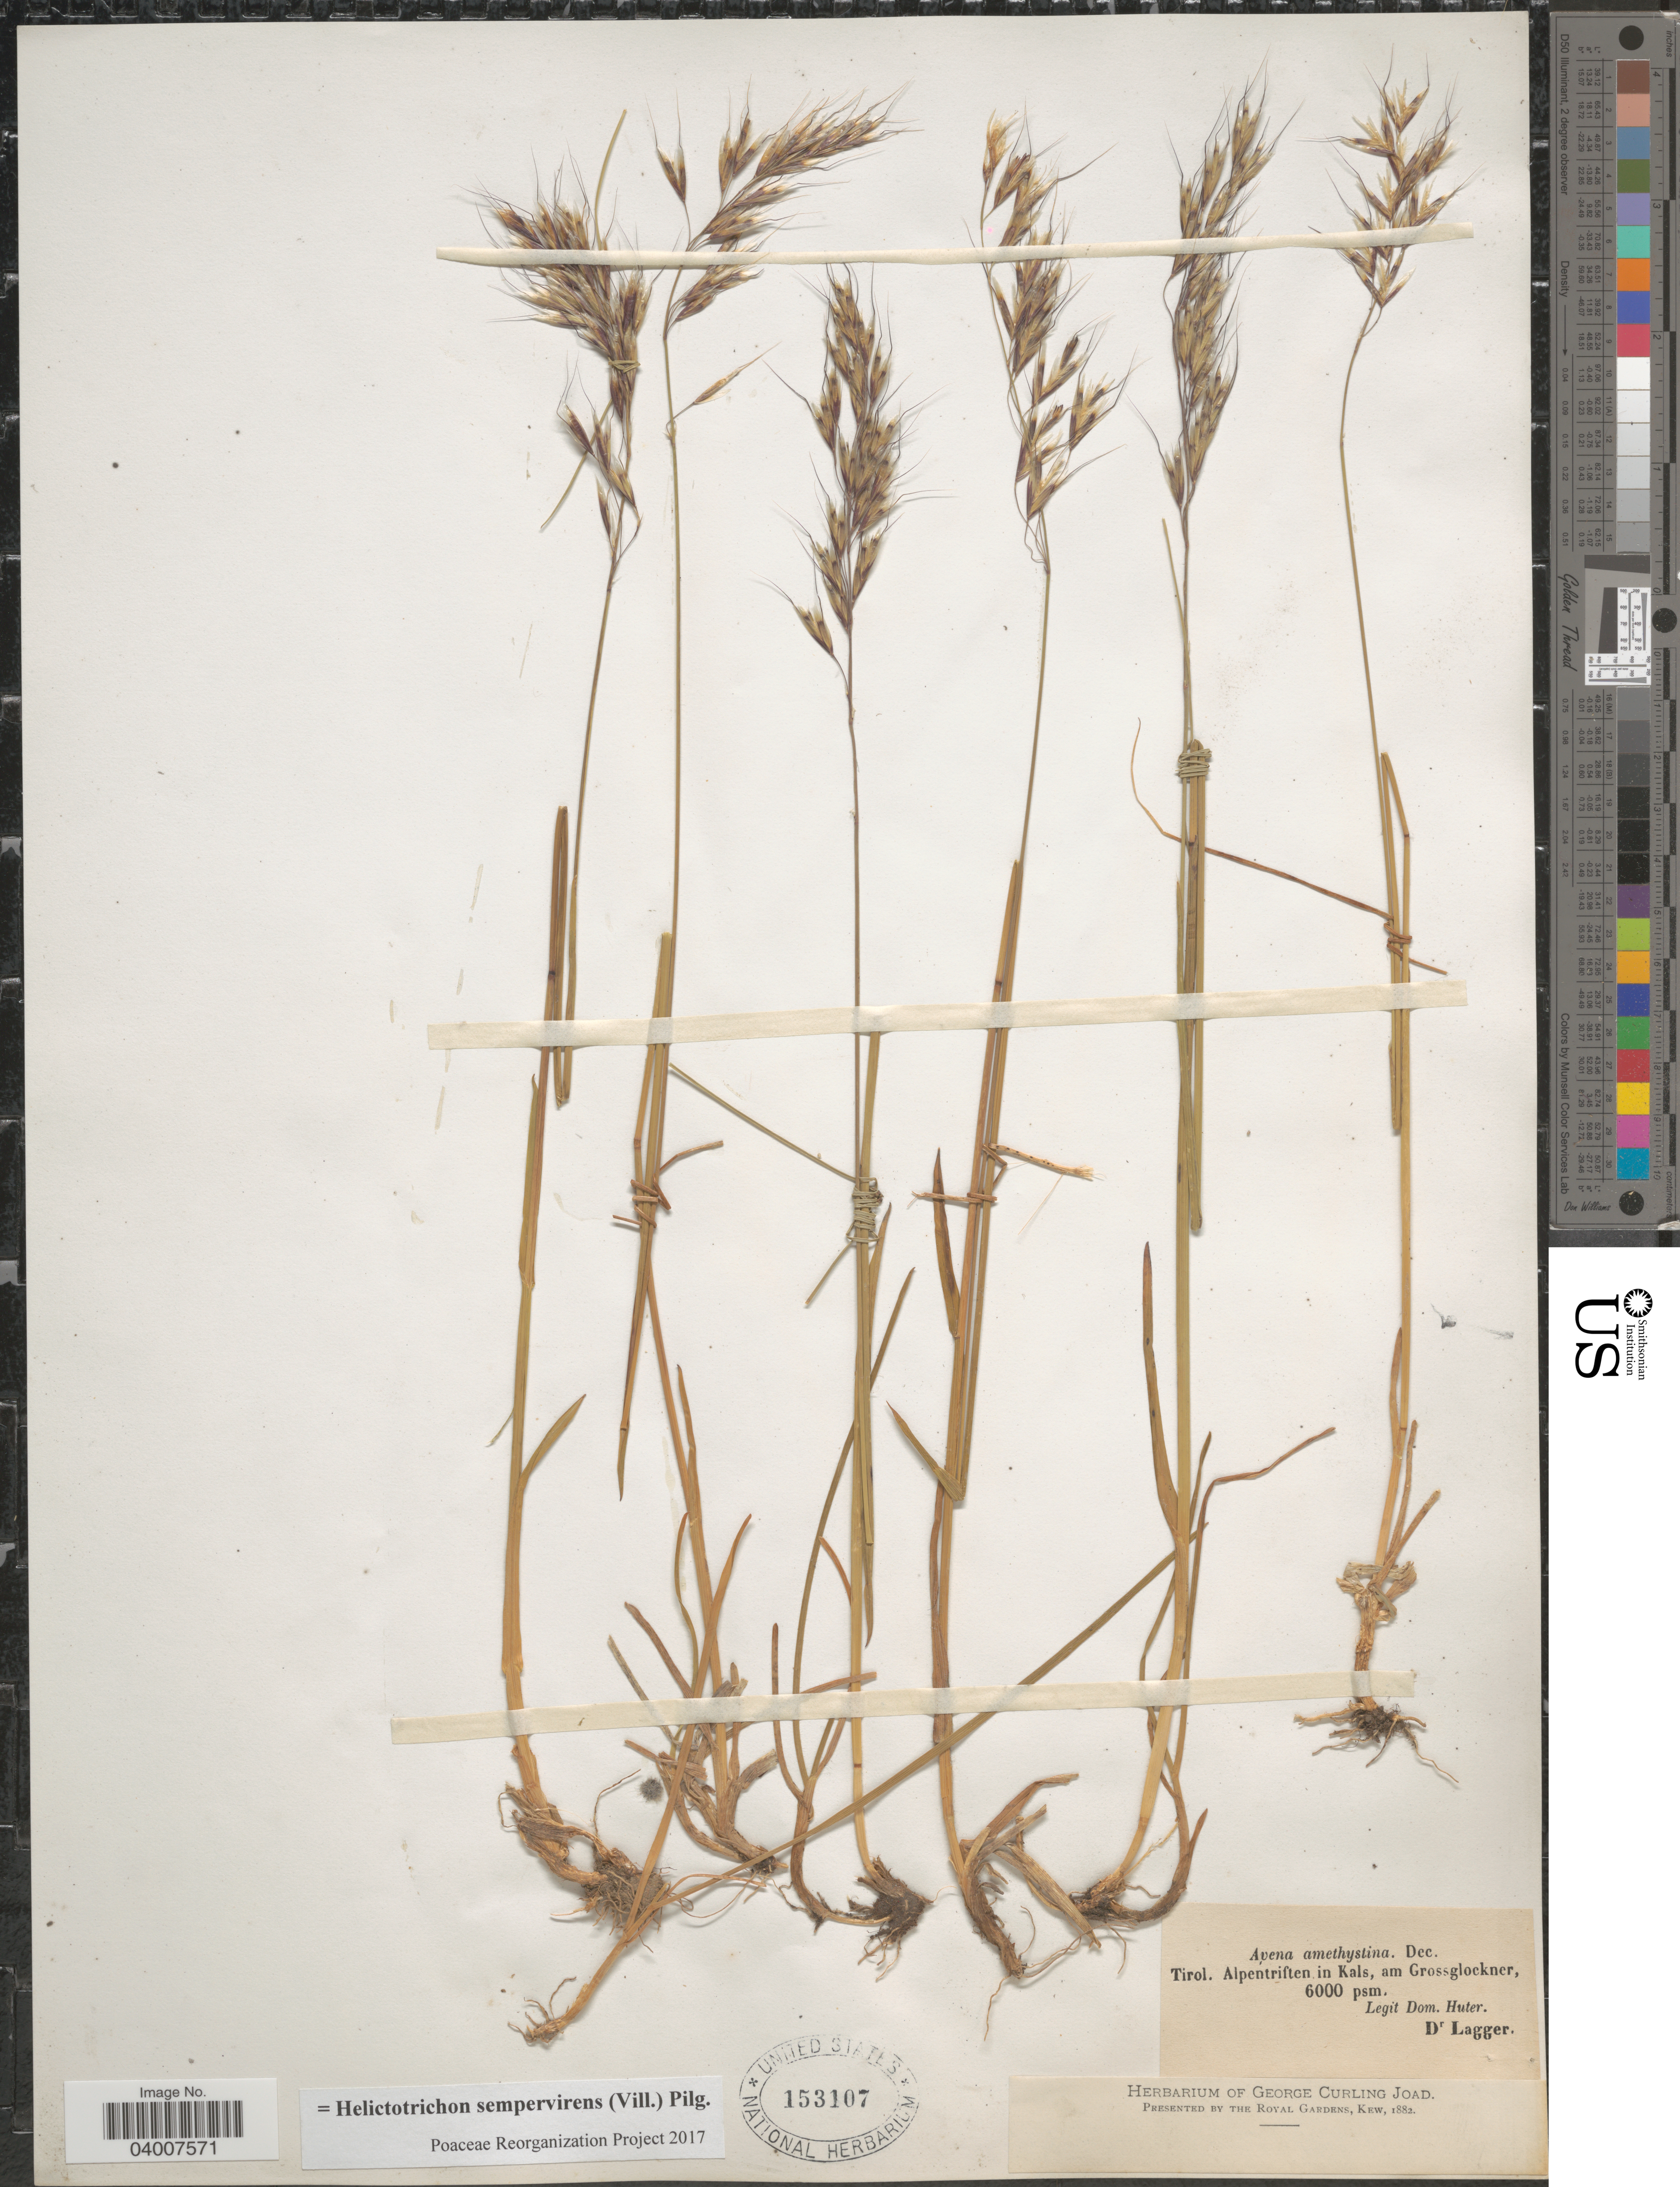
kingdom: Plantae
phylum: Tracheophyta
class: Liliopsida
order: Poales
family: Poaceae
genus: Avenula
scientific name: Avenula pubescens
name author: (Huds.) Dumort.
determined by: Soreng, Robert J., Research Associate (BOT), Smithsonian Institution - National Museum of Natural History (UNITED STATES)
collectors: D. Huter & F. J. Lagger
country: Austria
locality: Tirol. Alpentriften in Kals, am Grossglockner.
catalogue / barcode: US 153107